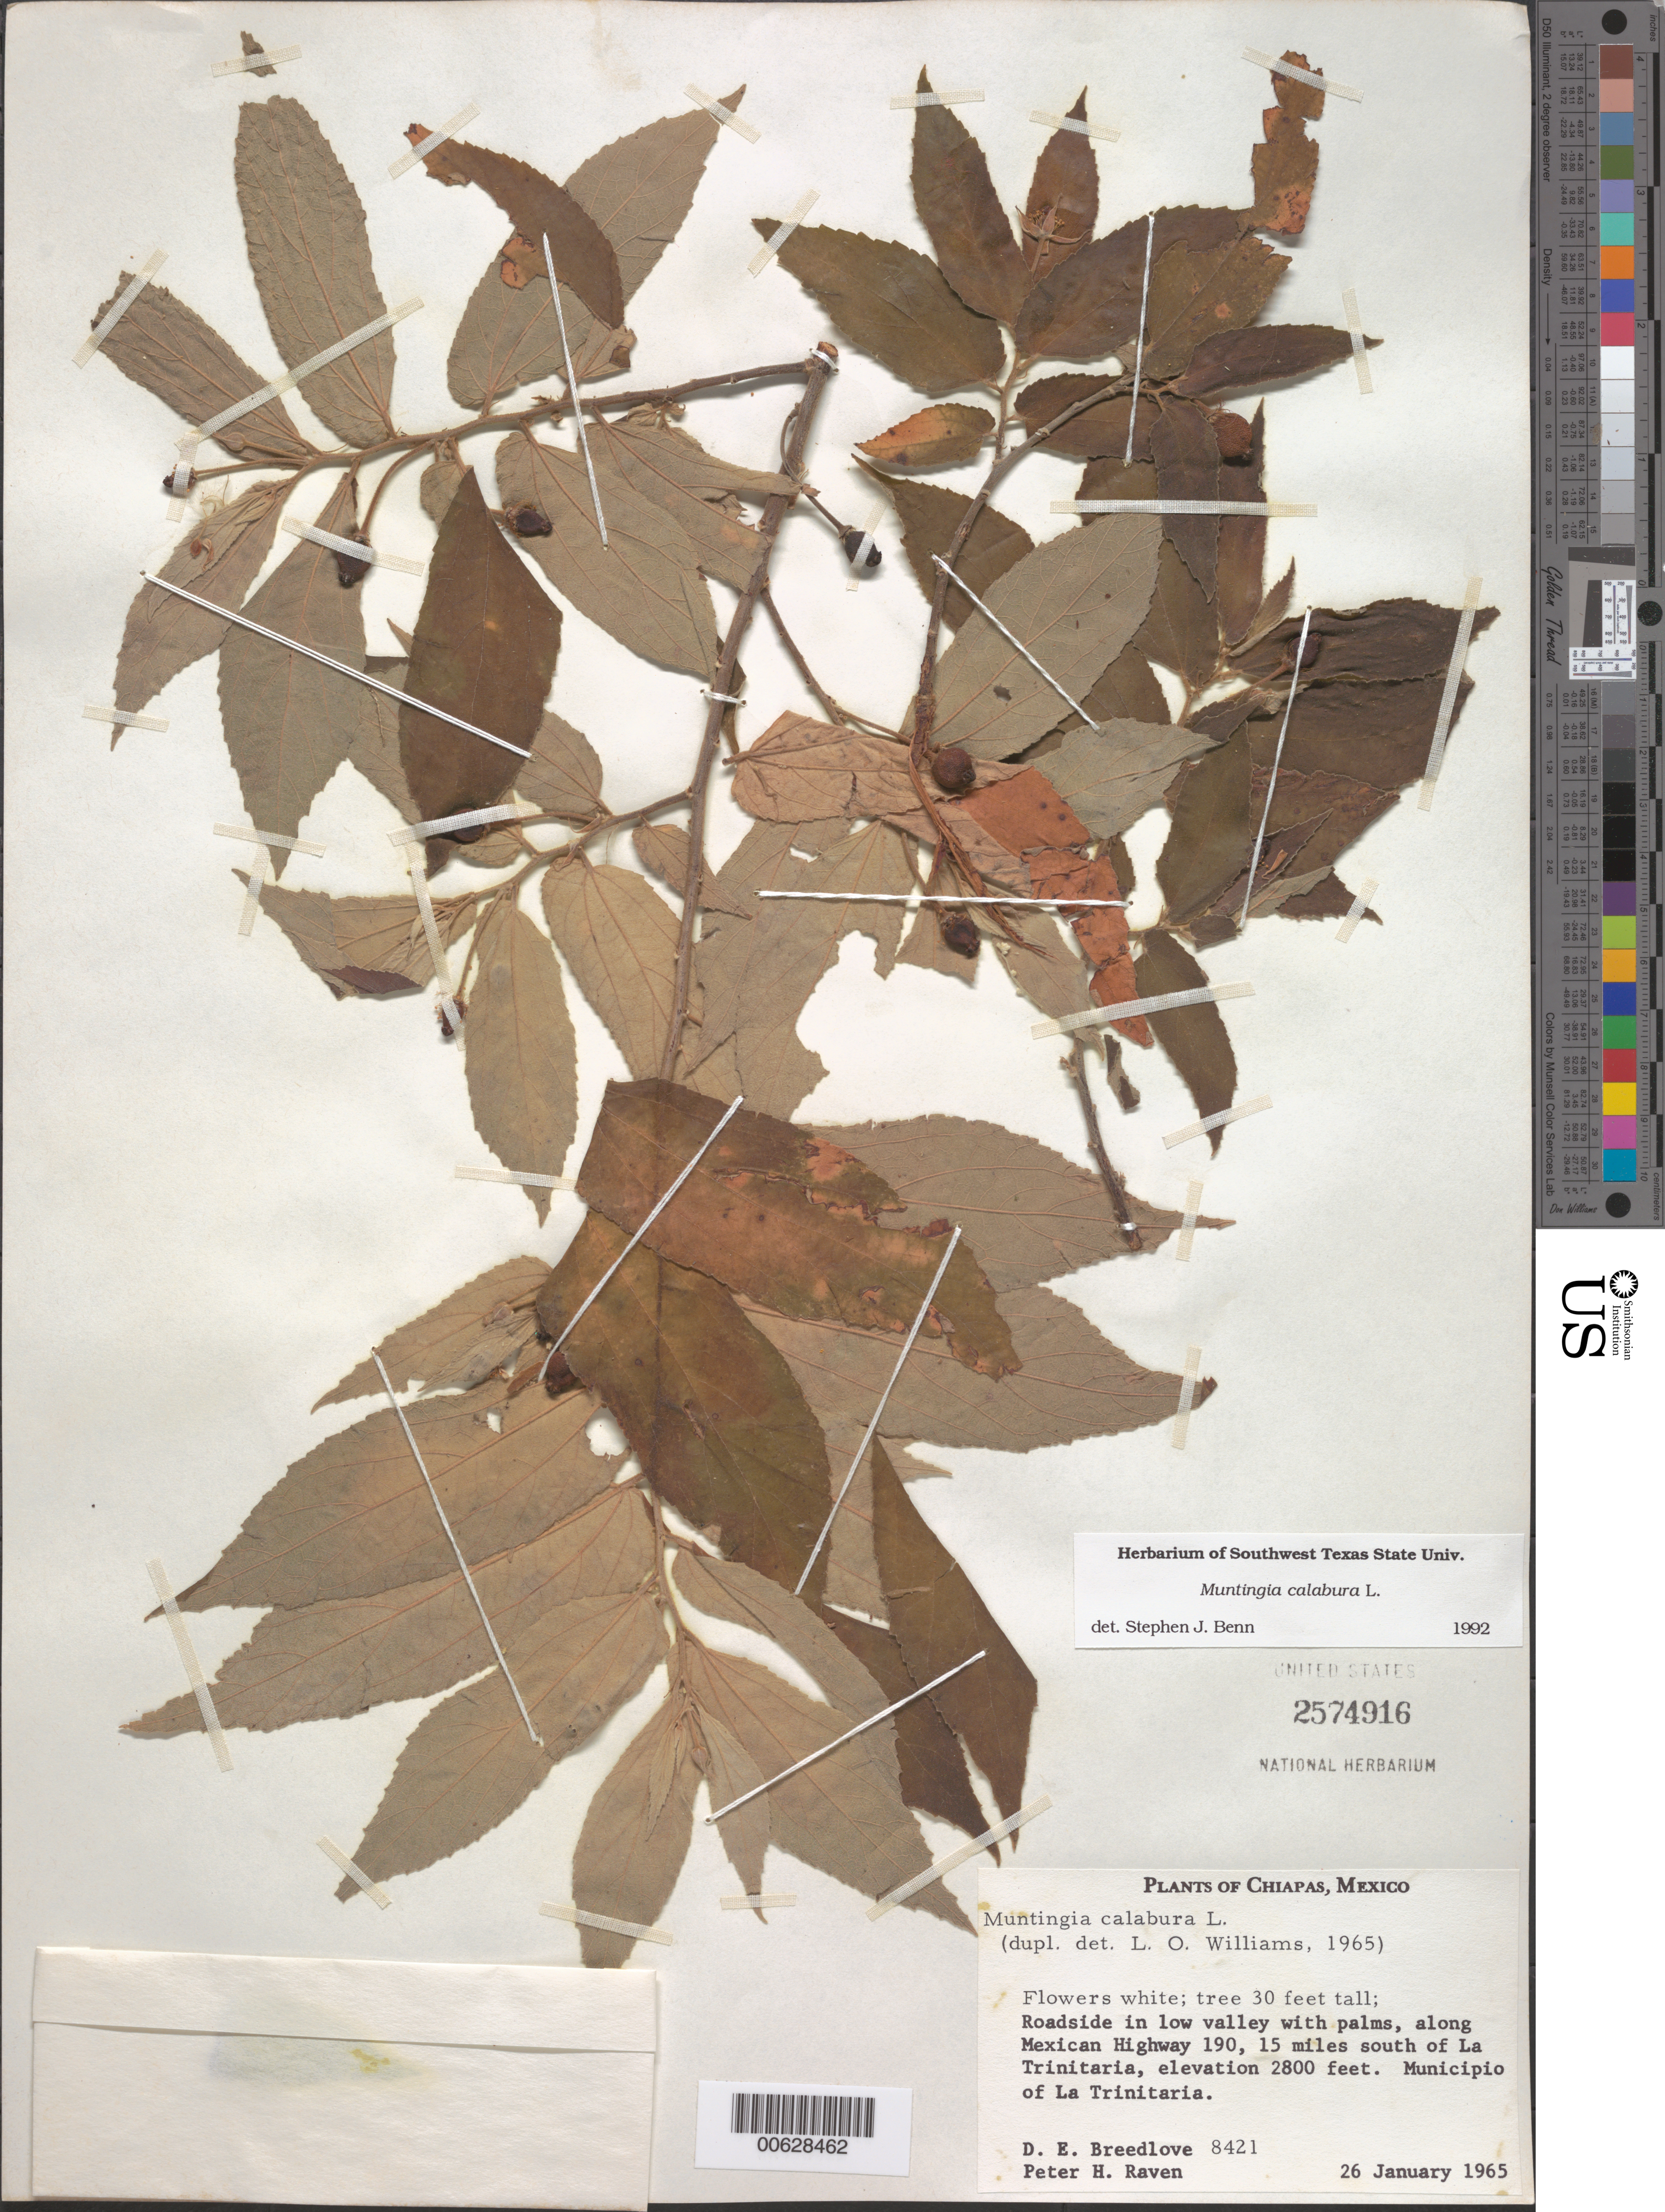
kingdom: Plantae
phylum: Tracheophyta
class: Magnoliopsida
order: Malvales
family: Muntingiaceae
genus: Muntingia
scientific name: Muntingia calabura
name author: L.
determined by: Benn, S. J.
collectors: D. E. Breedlove & P. H. Raven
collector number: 8421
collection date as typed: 26 Jan 1965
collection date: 1965-01-26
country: Mexico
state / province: Chiapas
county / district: La Trinitaria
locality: Along Mexican Hwy 190, 15 miles S of La Trinitaria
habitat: Roadside in low valley with palms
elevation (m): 853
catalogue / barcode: US 2574916